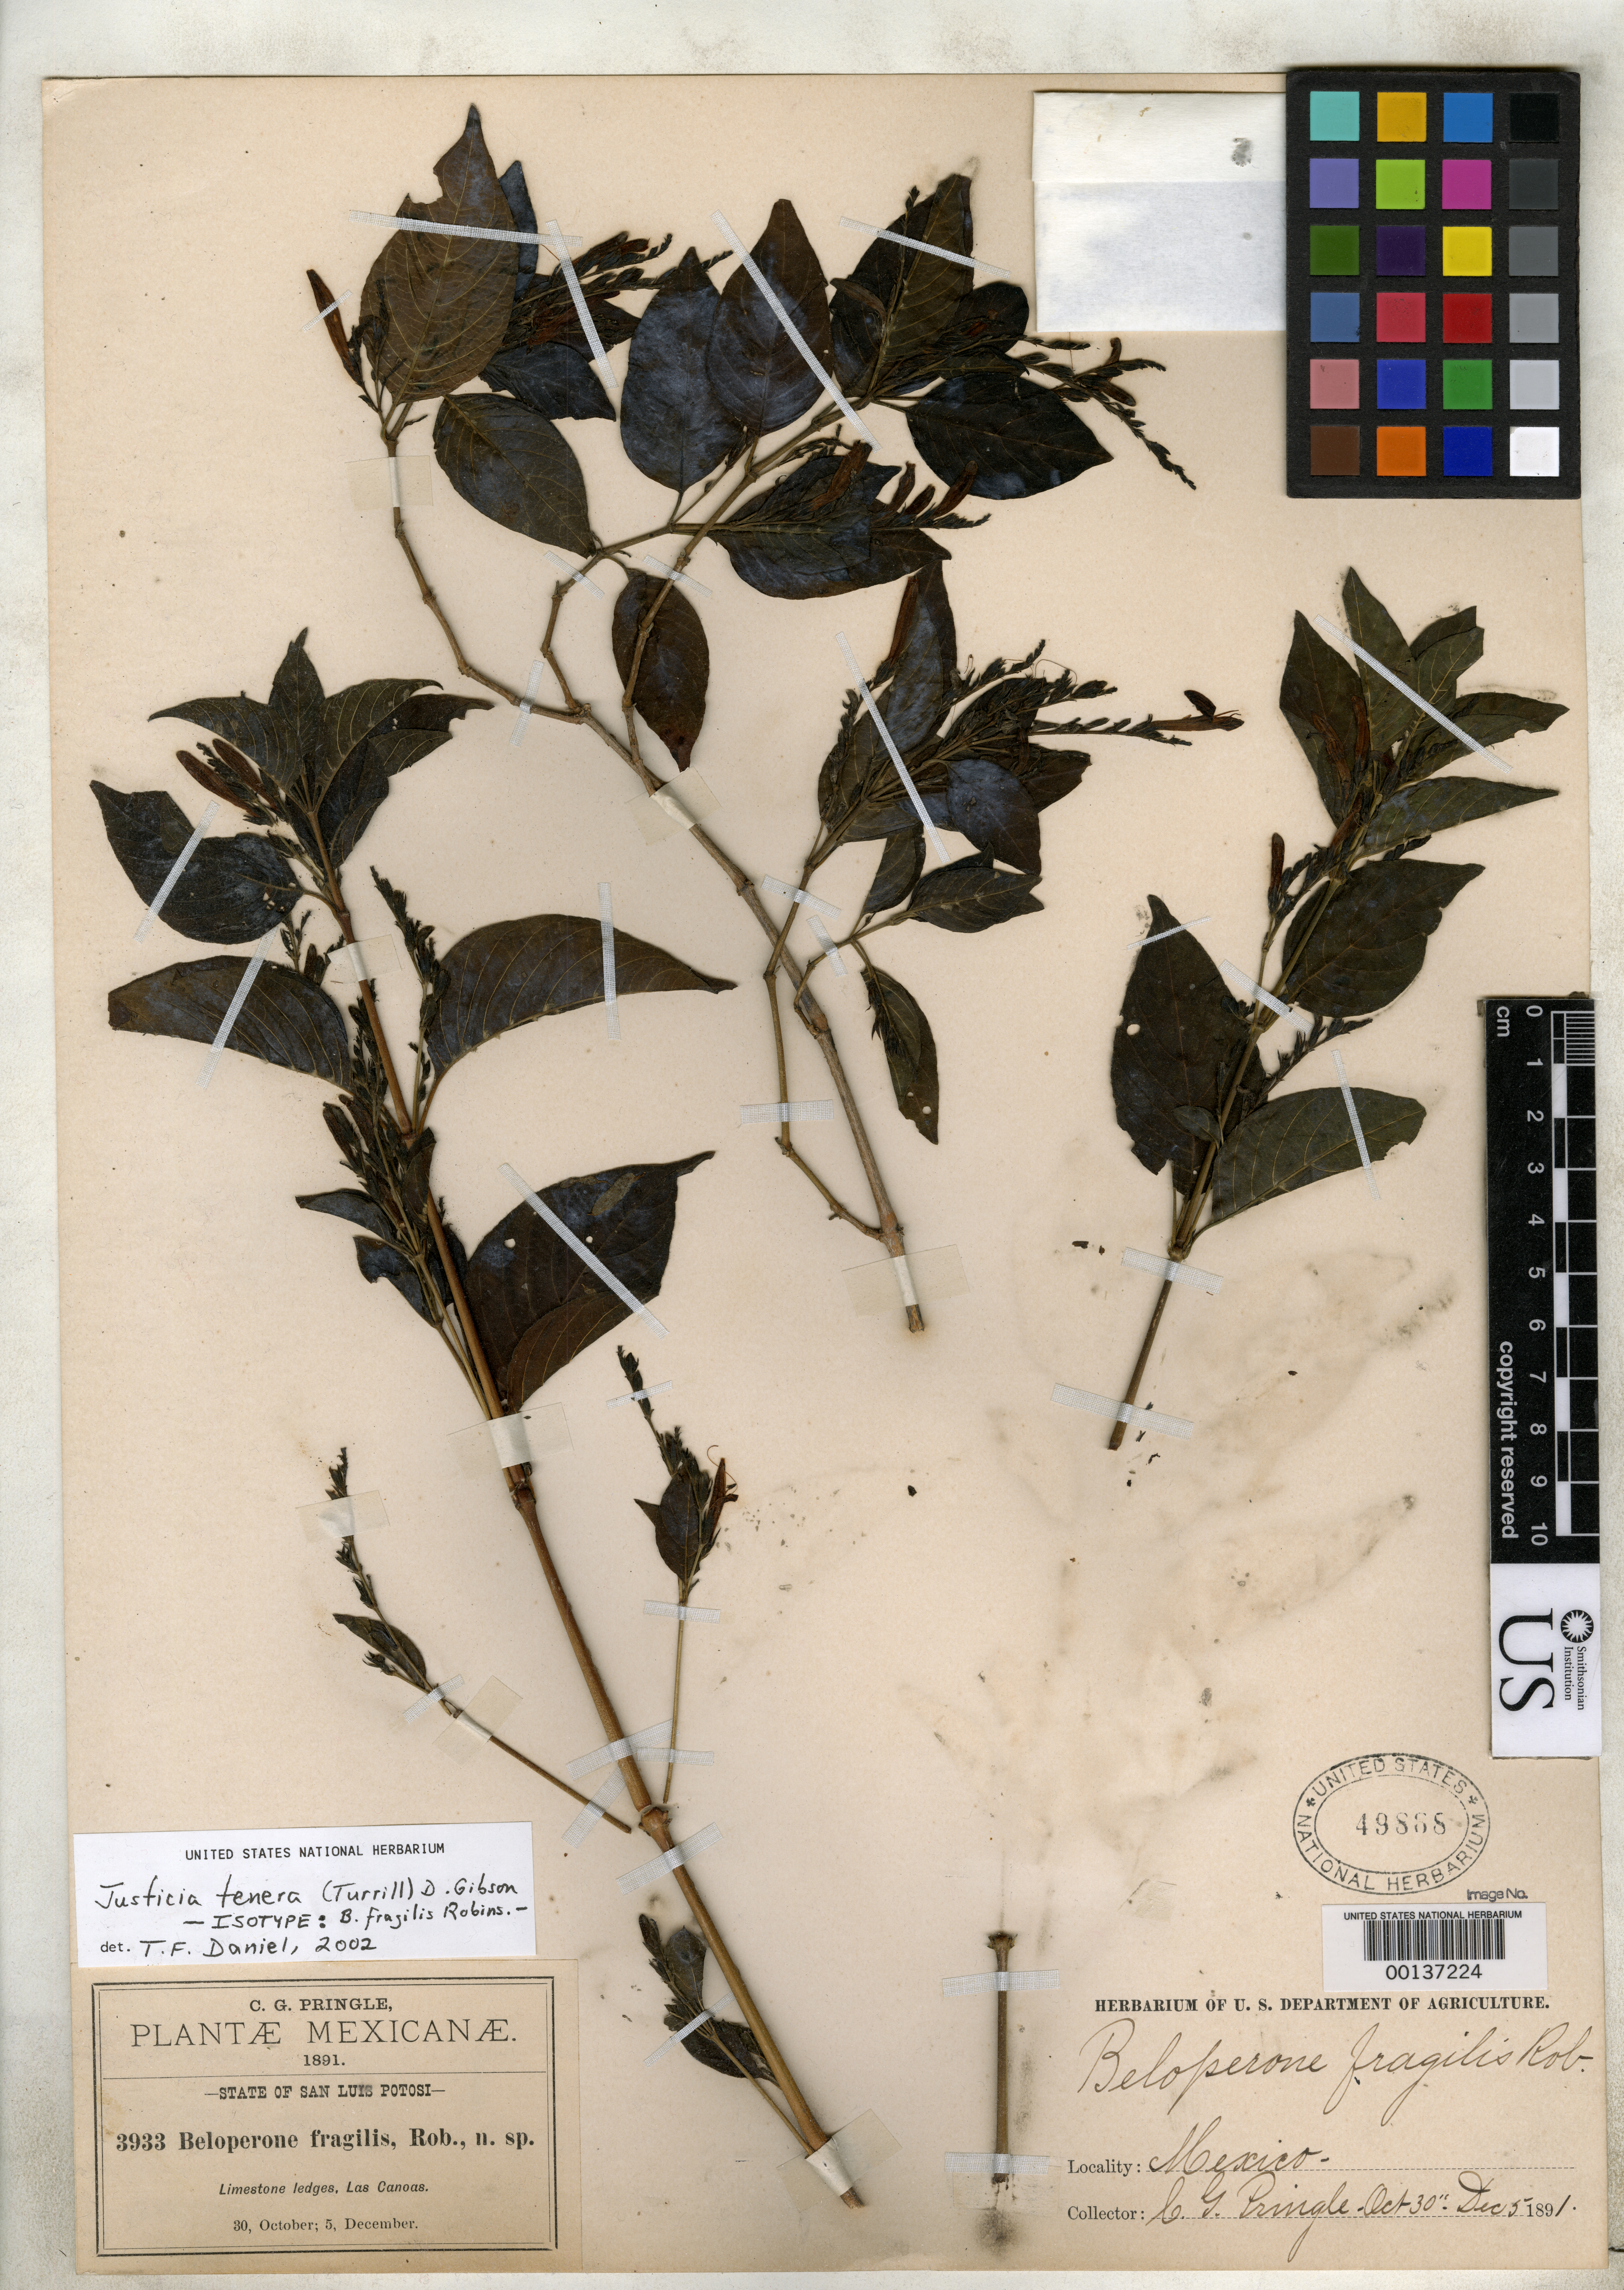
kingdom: Plantae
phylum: Tracheophyta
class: Magnoliopsida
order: Lamiales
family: Acanthaceae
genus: Beloperone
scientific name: Beloperone fragilis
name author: B.L. Rob.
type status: Isotype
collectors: C. G. Pringle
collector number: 3933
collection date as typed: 30 Oct 1891 to 05 Dec 1891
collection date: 1891-10-30/1891-12-05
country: Mexico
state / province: San Luis Potosi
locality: Las Canoas.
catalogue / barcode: US 49888